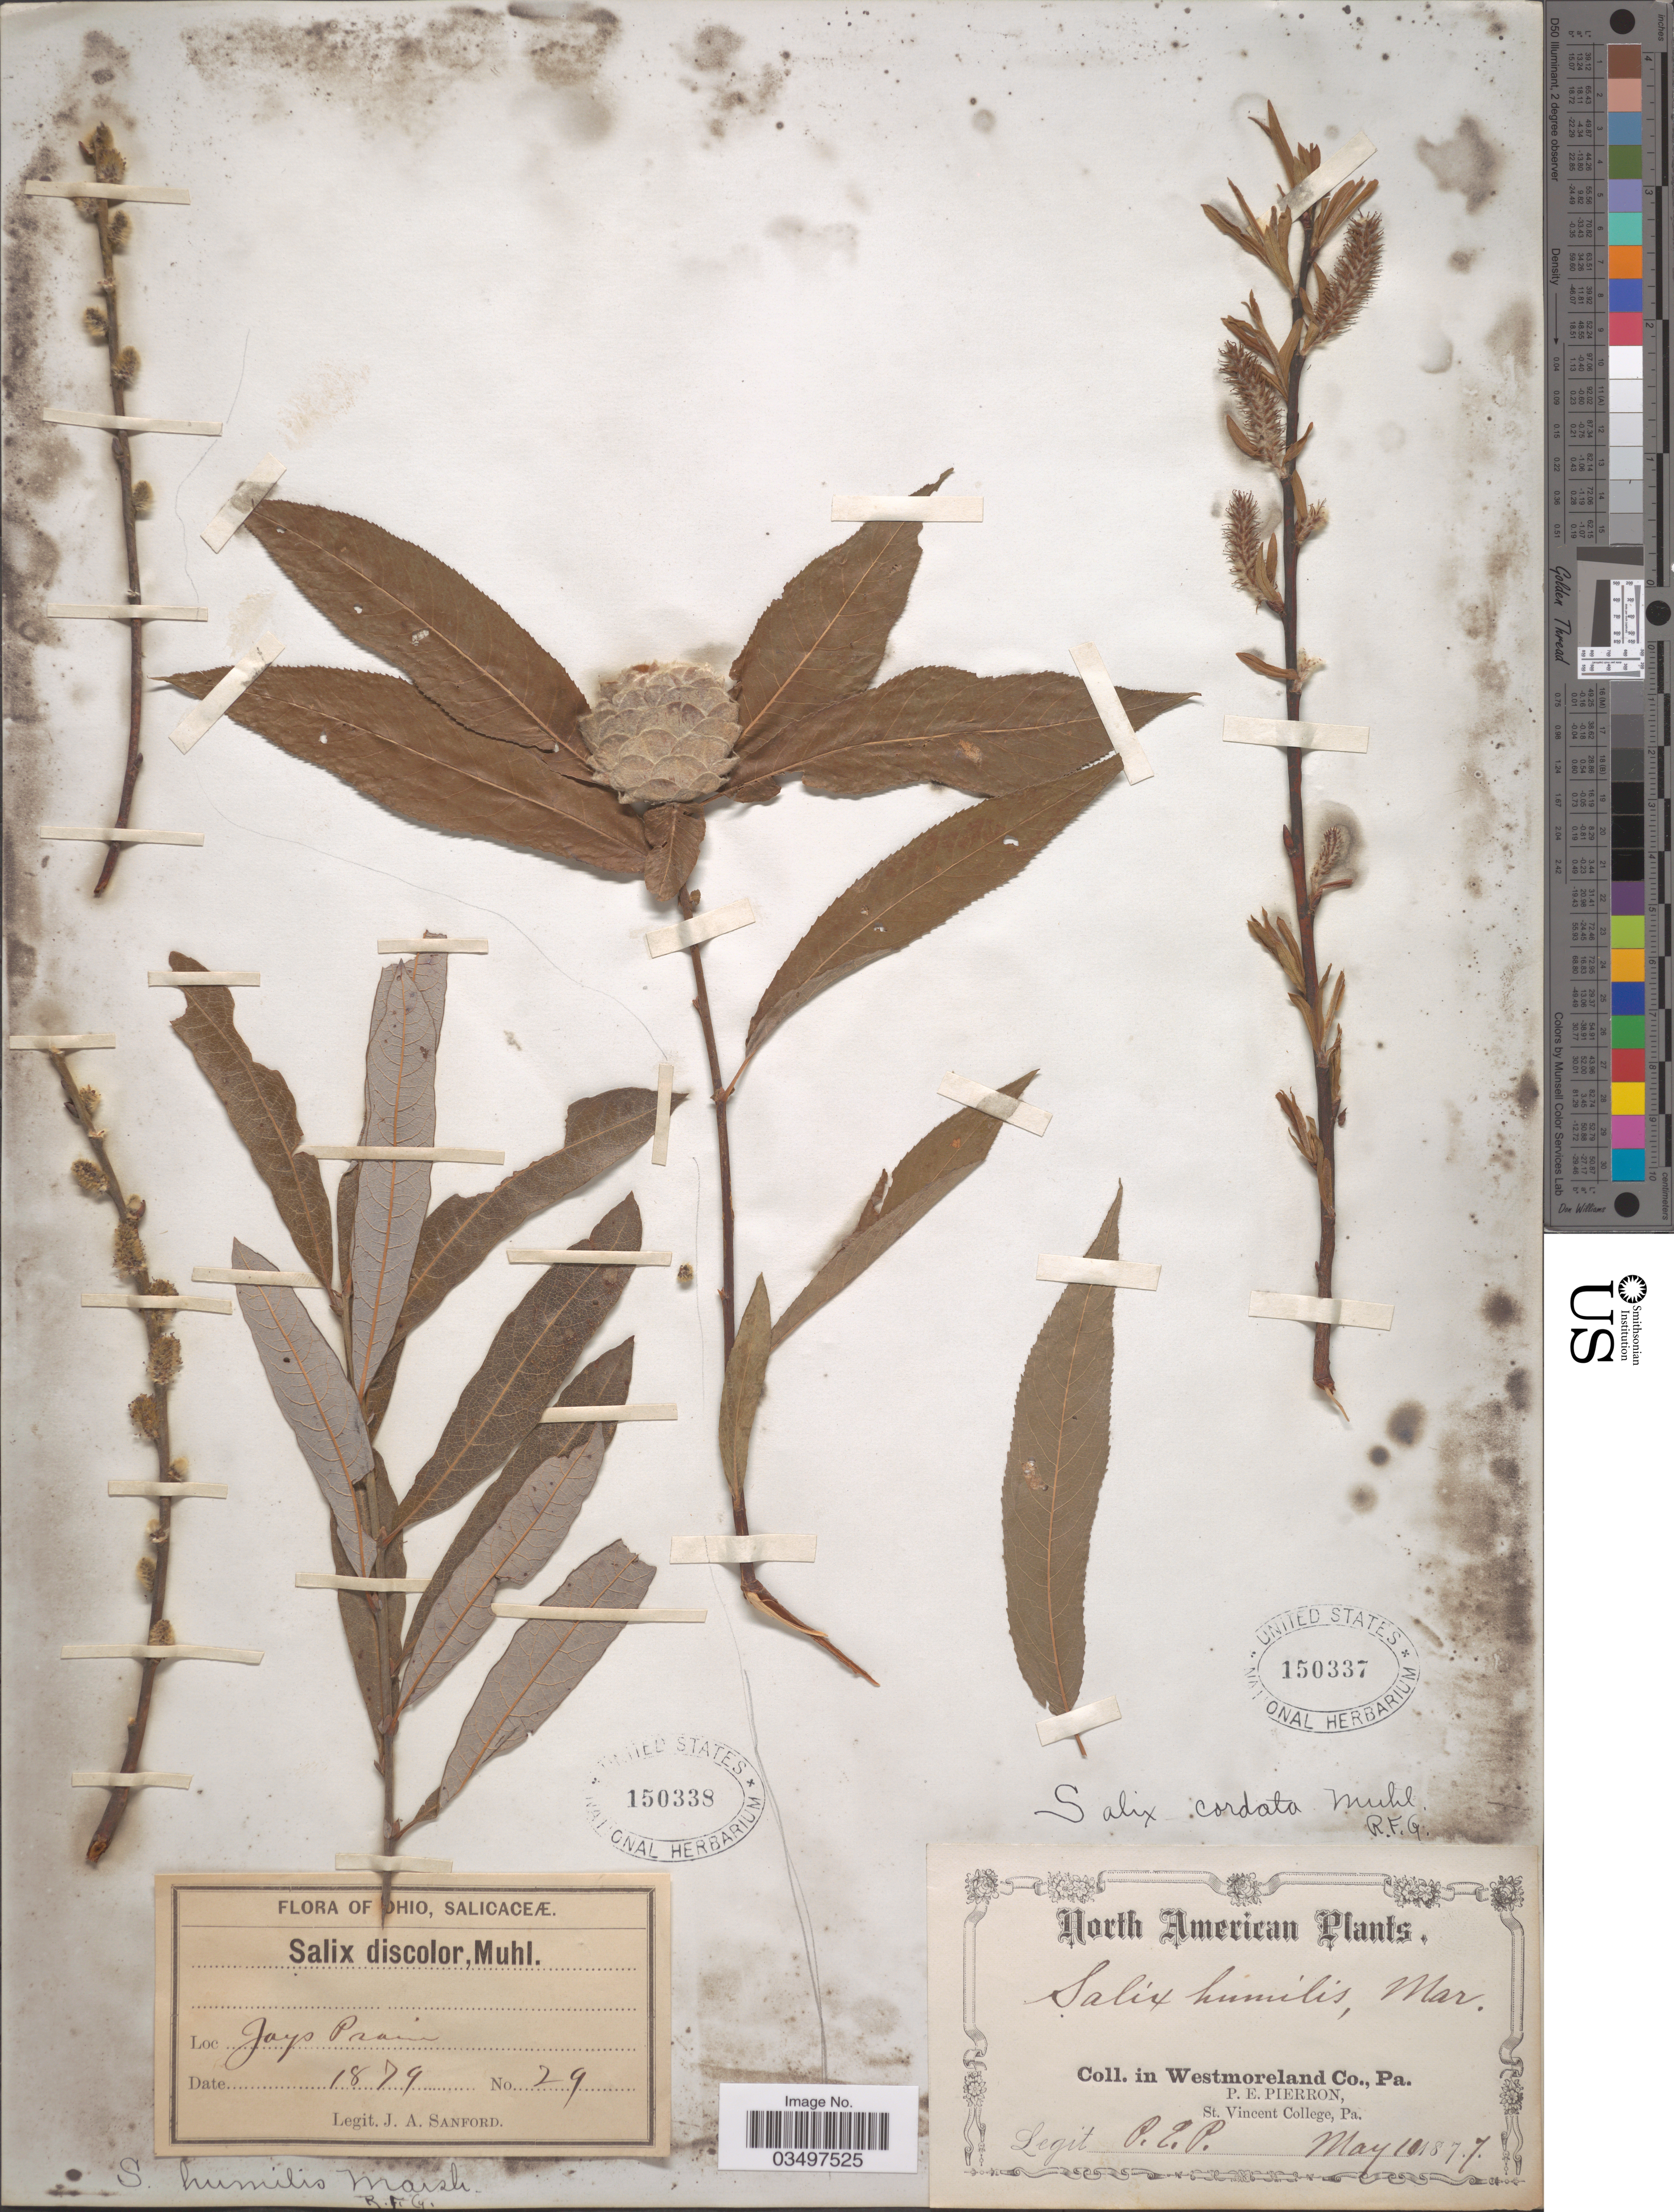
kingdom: Plantae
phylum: Tracheophyta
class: Magnoliopsida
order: Malpighiales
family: Salicaceae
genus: Salix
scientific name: Salix humilis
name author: Marshall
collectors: P. Pierron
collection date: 1877-05-10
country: United States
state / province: Pennsylvania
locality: Westmoreland Co.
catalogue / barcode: US 150337-2